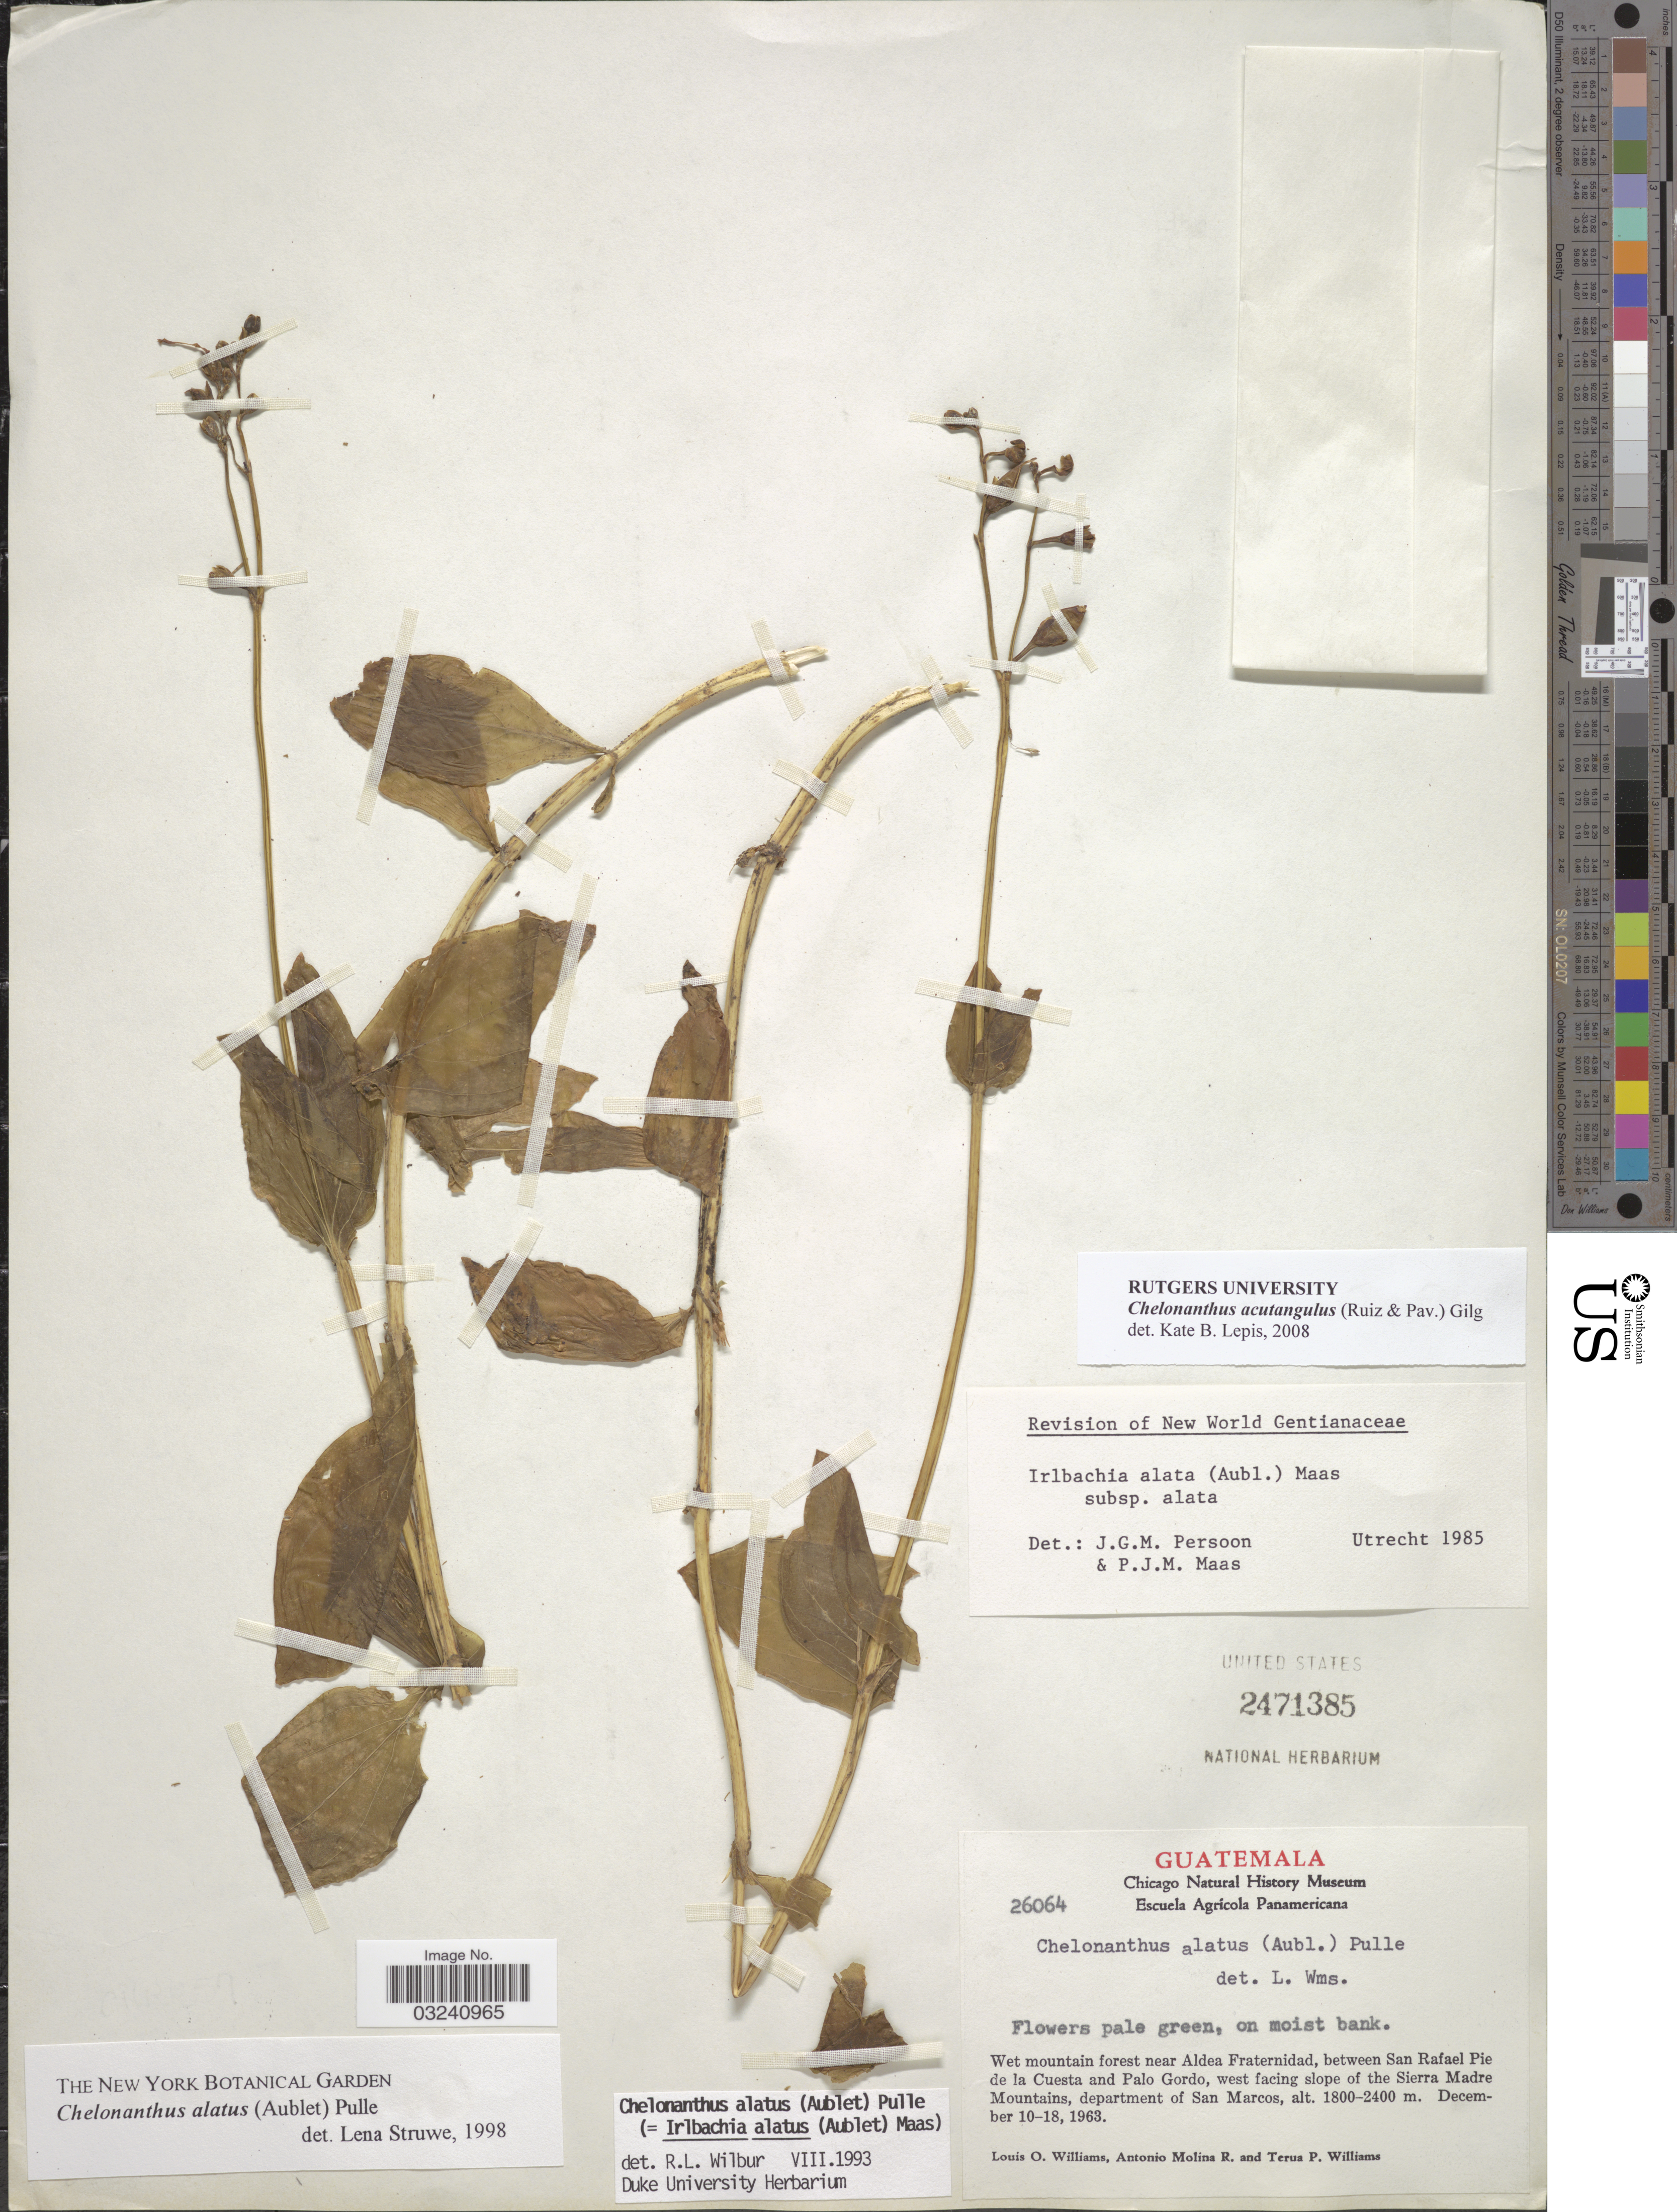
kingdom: Plantae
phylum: Tracheophyta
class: Magnoliopsida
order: Gentianales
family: Gentianaceae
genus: Chelonanthus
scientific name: Chelonanthus acutangulus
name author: (Ruiz & Pav.) Gilg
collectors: L. O. Williams, A. Molina R. & T. Williams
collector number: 26064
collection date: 1963-12-10/1963-12-18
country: Guatemala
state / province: San Marcos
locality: Wet mountain forest near Aldea Fraternidad, between San Rafael Pie de la Cuesta and Palo Gordo, west facing slope of the Sierra Madre Mountains, department of San Marcos.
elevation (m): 1800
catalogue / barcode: US 2471385